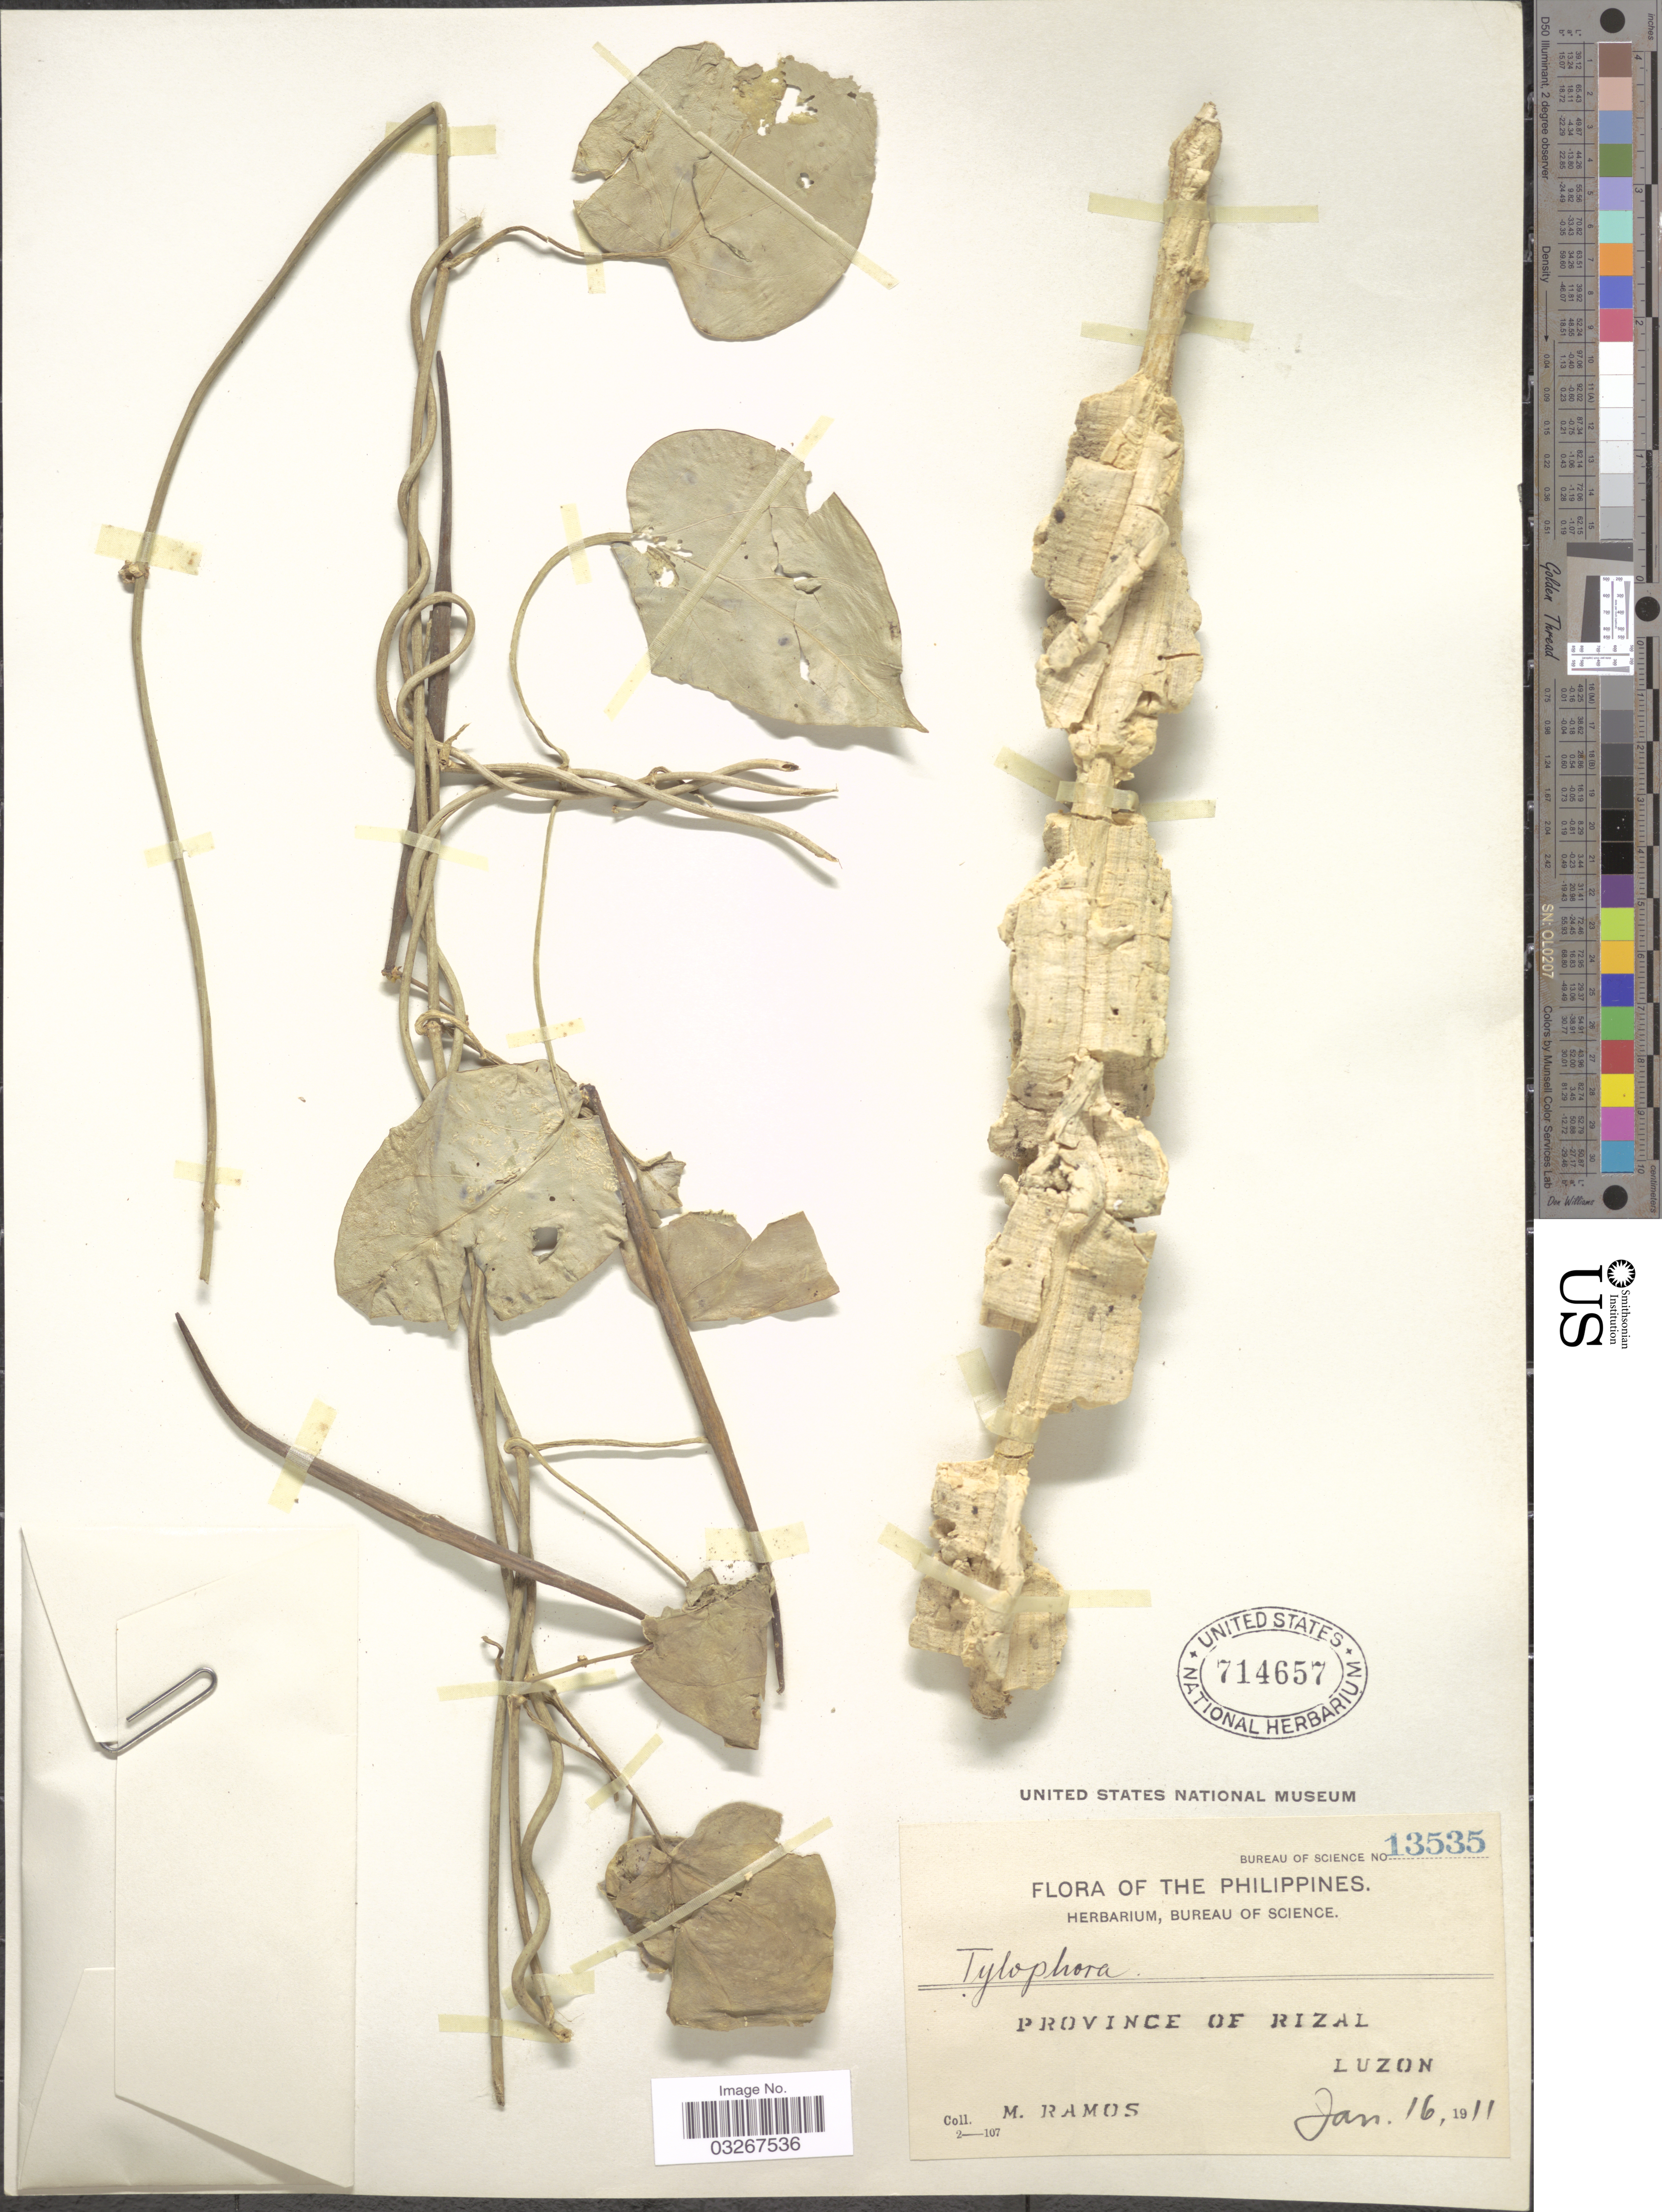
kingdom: Plantae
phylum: Tracheophyta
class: Magnoliopsida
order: Gentianales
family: Apocynaceae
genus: Tylophora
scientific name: Tylophora sp.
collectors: M. Ramos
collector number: Bureau of Science 13535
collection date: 1911-01-16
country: Philippines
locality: Province of Rizal, Luzon.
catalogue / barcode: US 714657